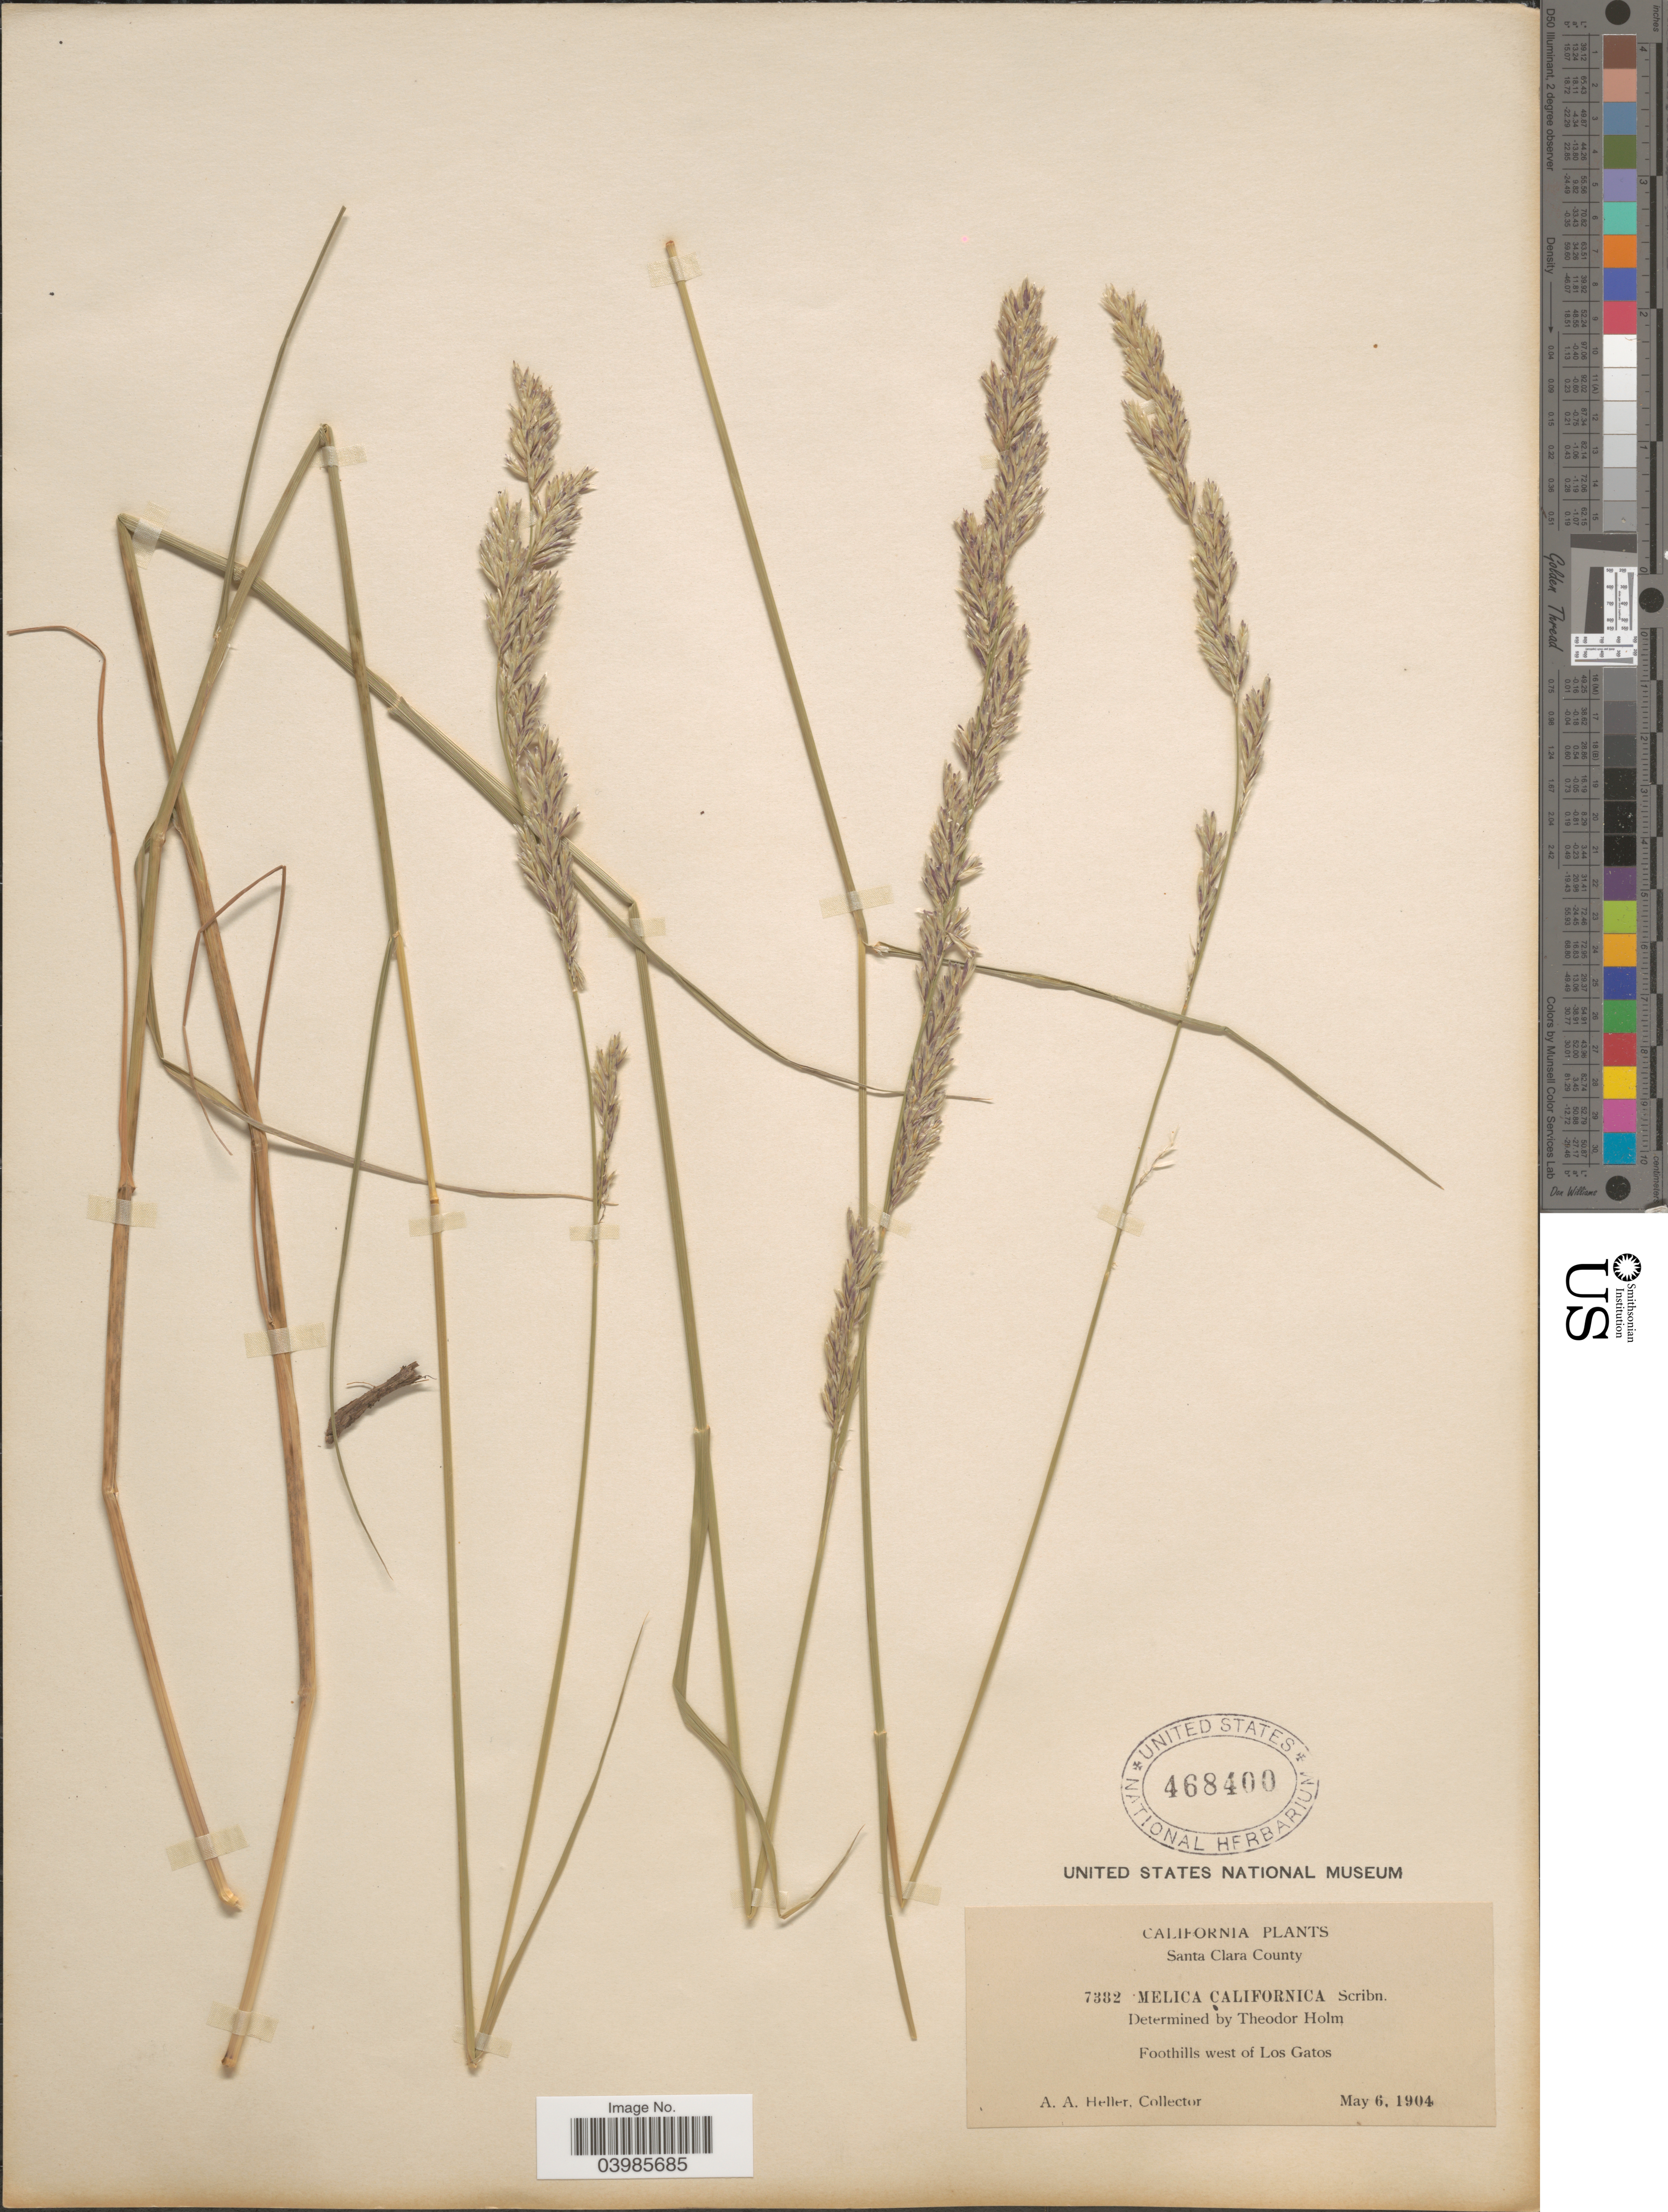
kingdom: Plantae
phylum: Tracheophyta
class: Liliopsida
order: Poales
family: Poaceae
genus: Melica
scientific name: Melica californica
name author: Scribn.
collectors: A. A. Heller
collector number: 7382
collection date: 1904-05-06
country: United States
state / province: California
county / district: Santa Clara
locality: Santa Clara County. Foothills west of Los Gatos.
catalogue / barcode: US 468400